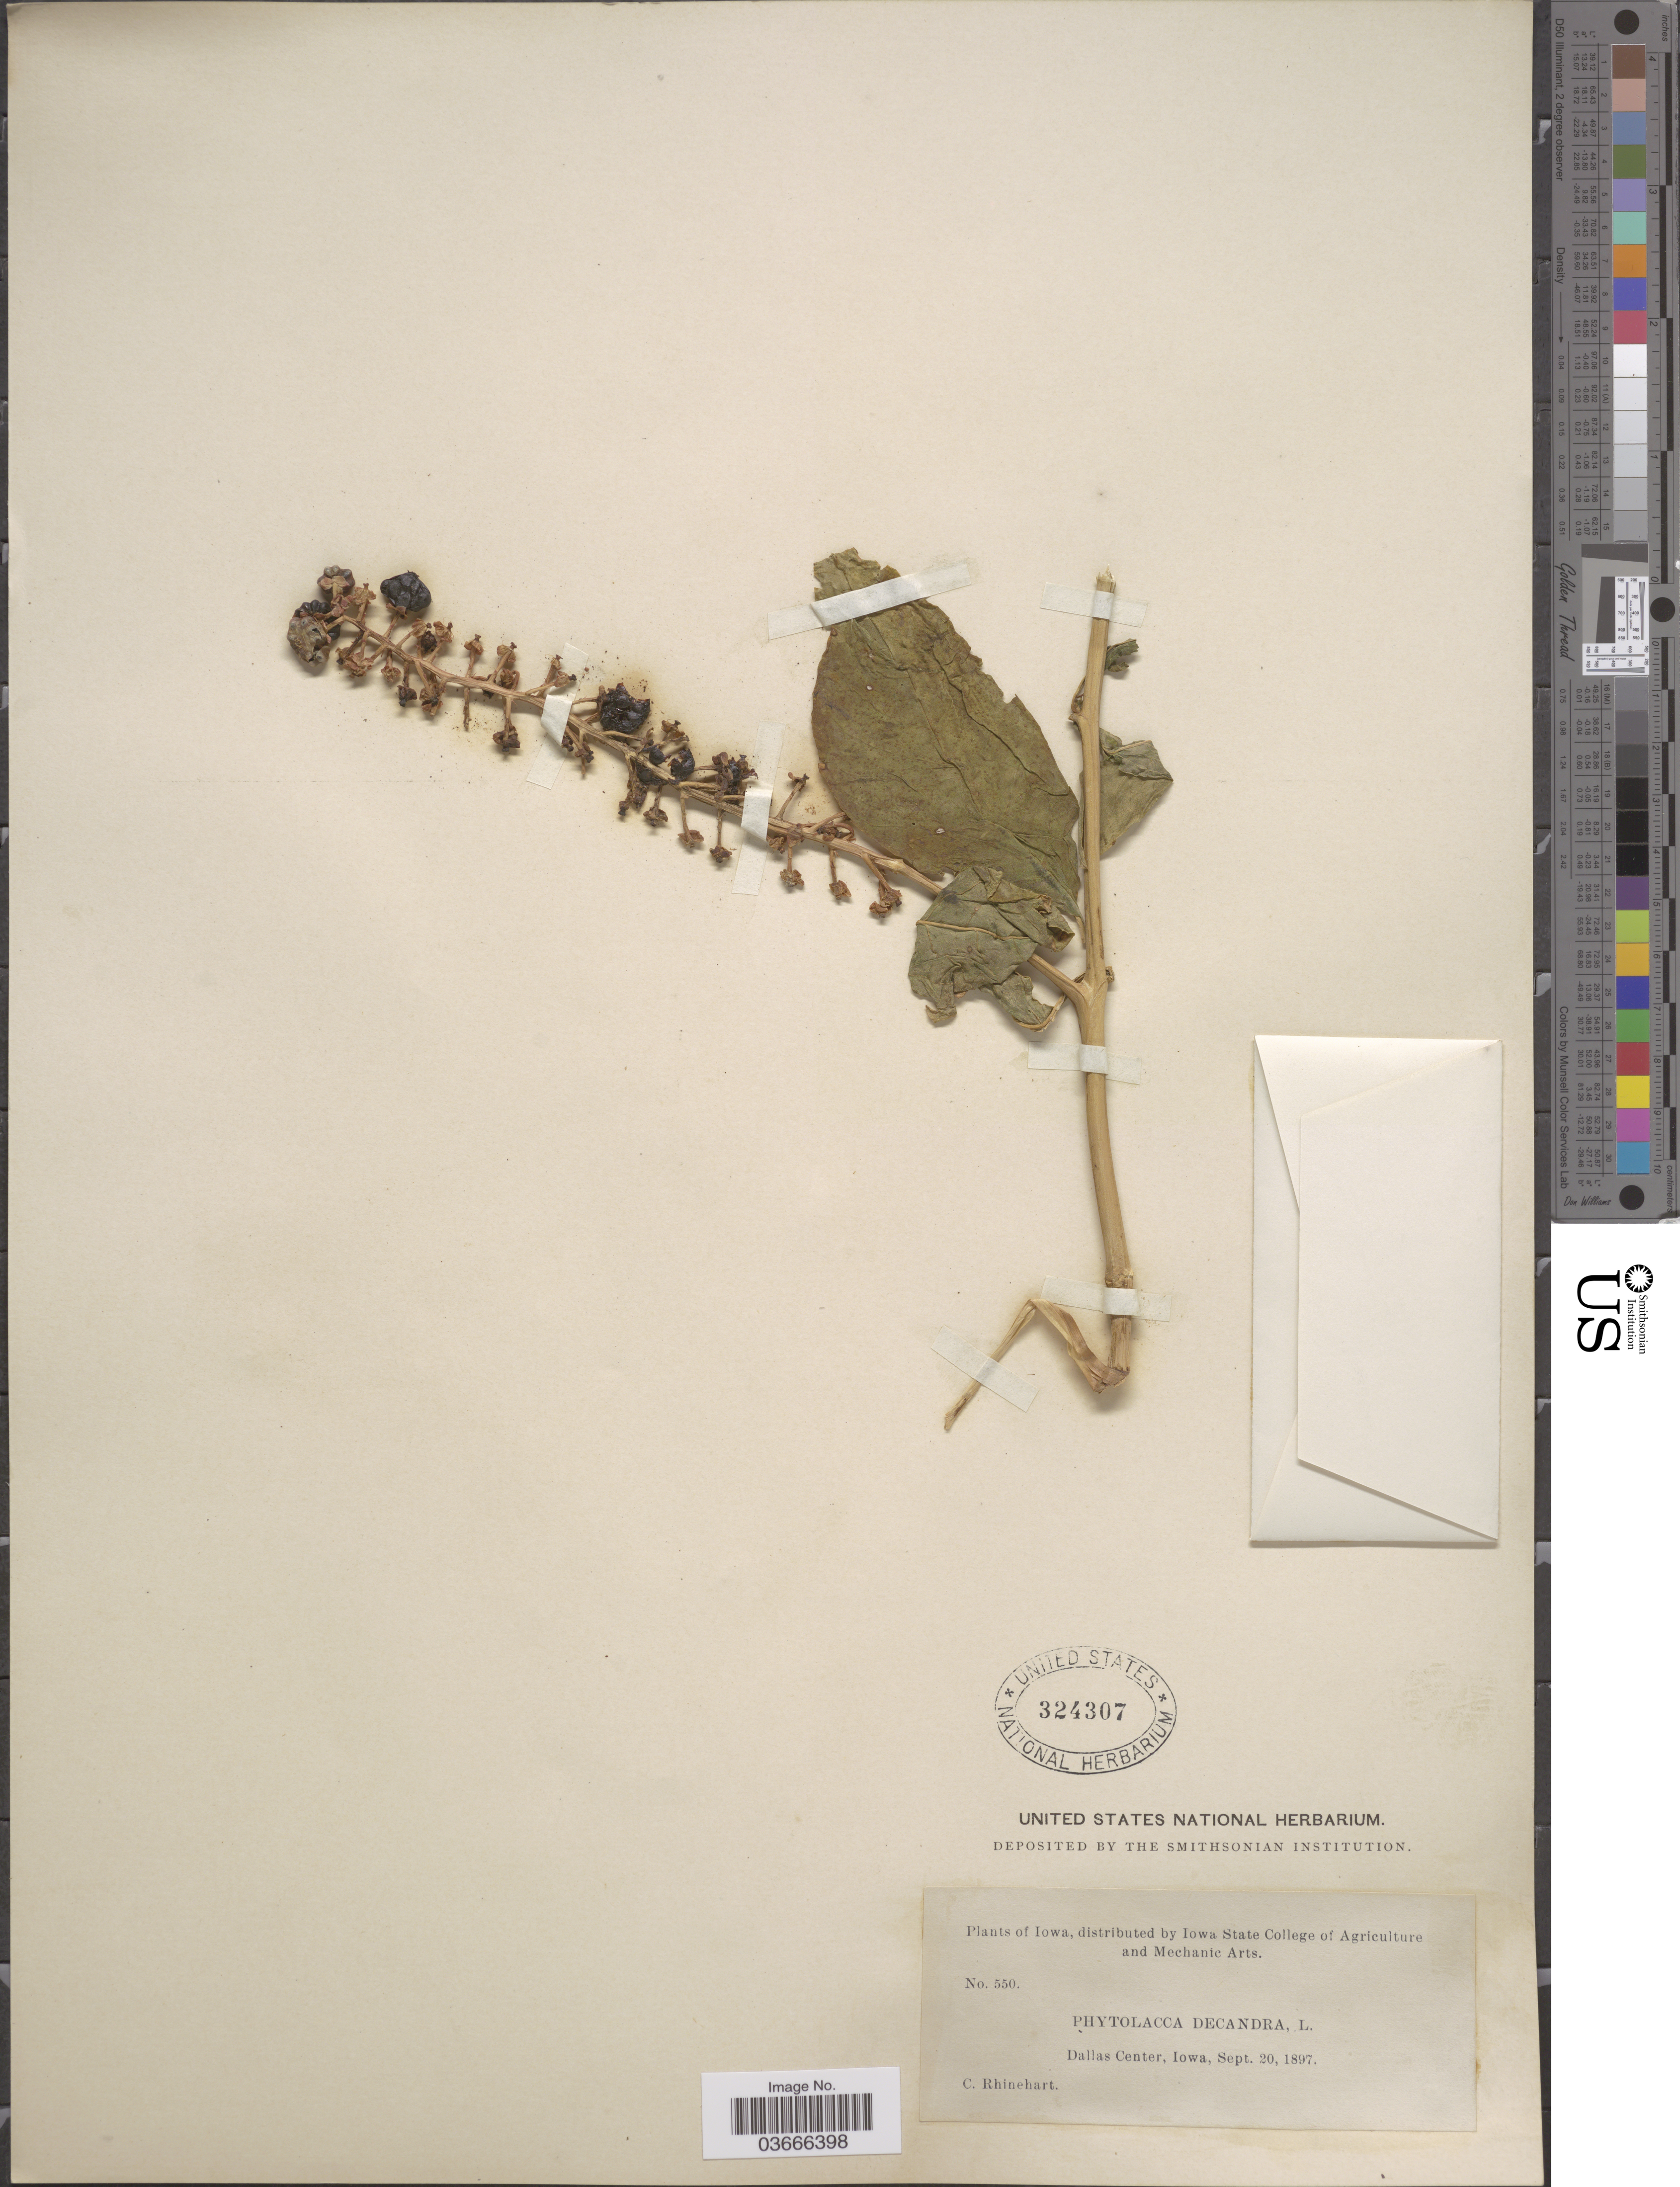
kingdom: Plantae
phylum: Tracheophyta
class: Magnoliopsida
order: Caryophyllales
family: Phytolaccaceae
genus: Phytolacca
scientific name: Phytolacca americana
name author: L.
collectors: C. Rhinehart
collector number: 550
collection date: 1897-09-20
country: United States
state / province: Iowa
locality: Dallas Center.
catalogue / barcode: US 324307